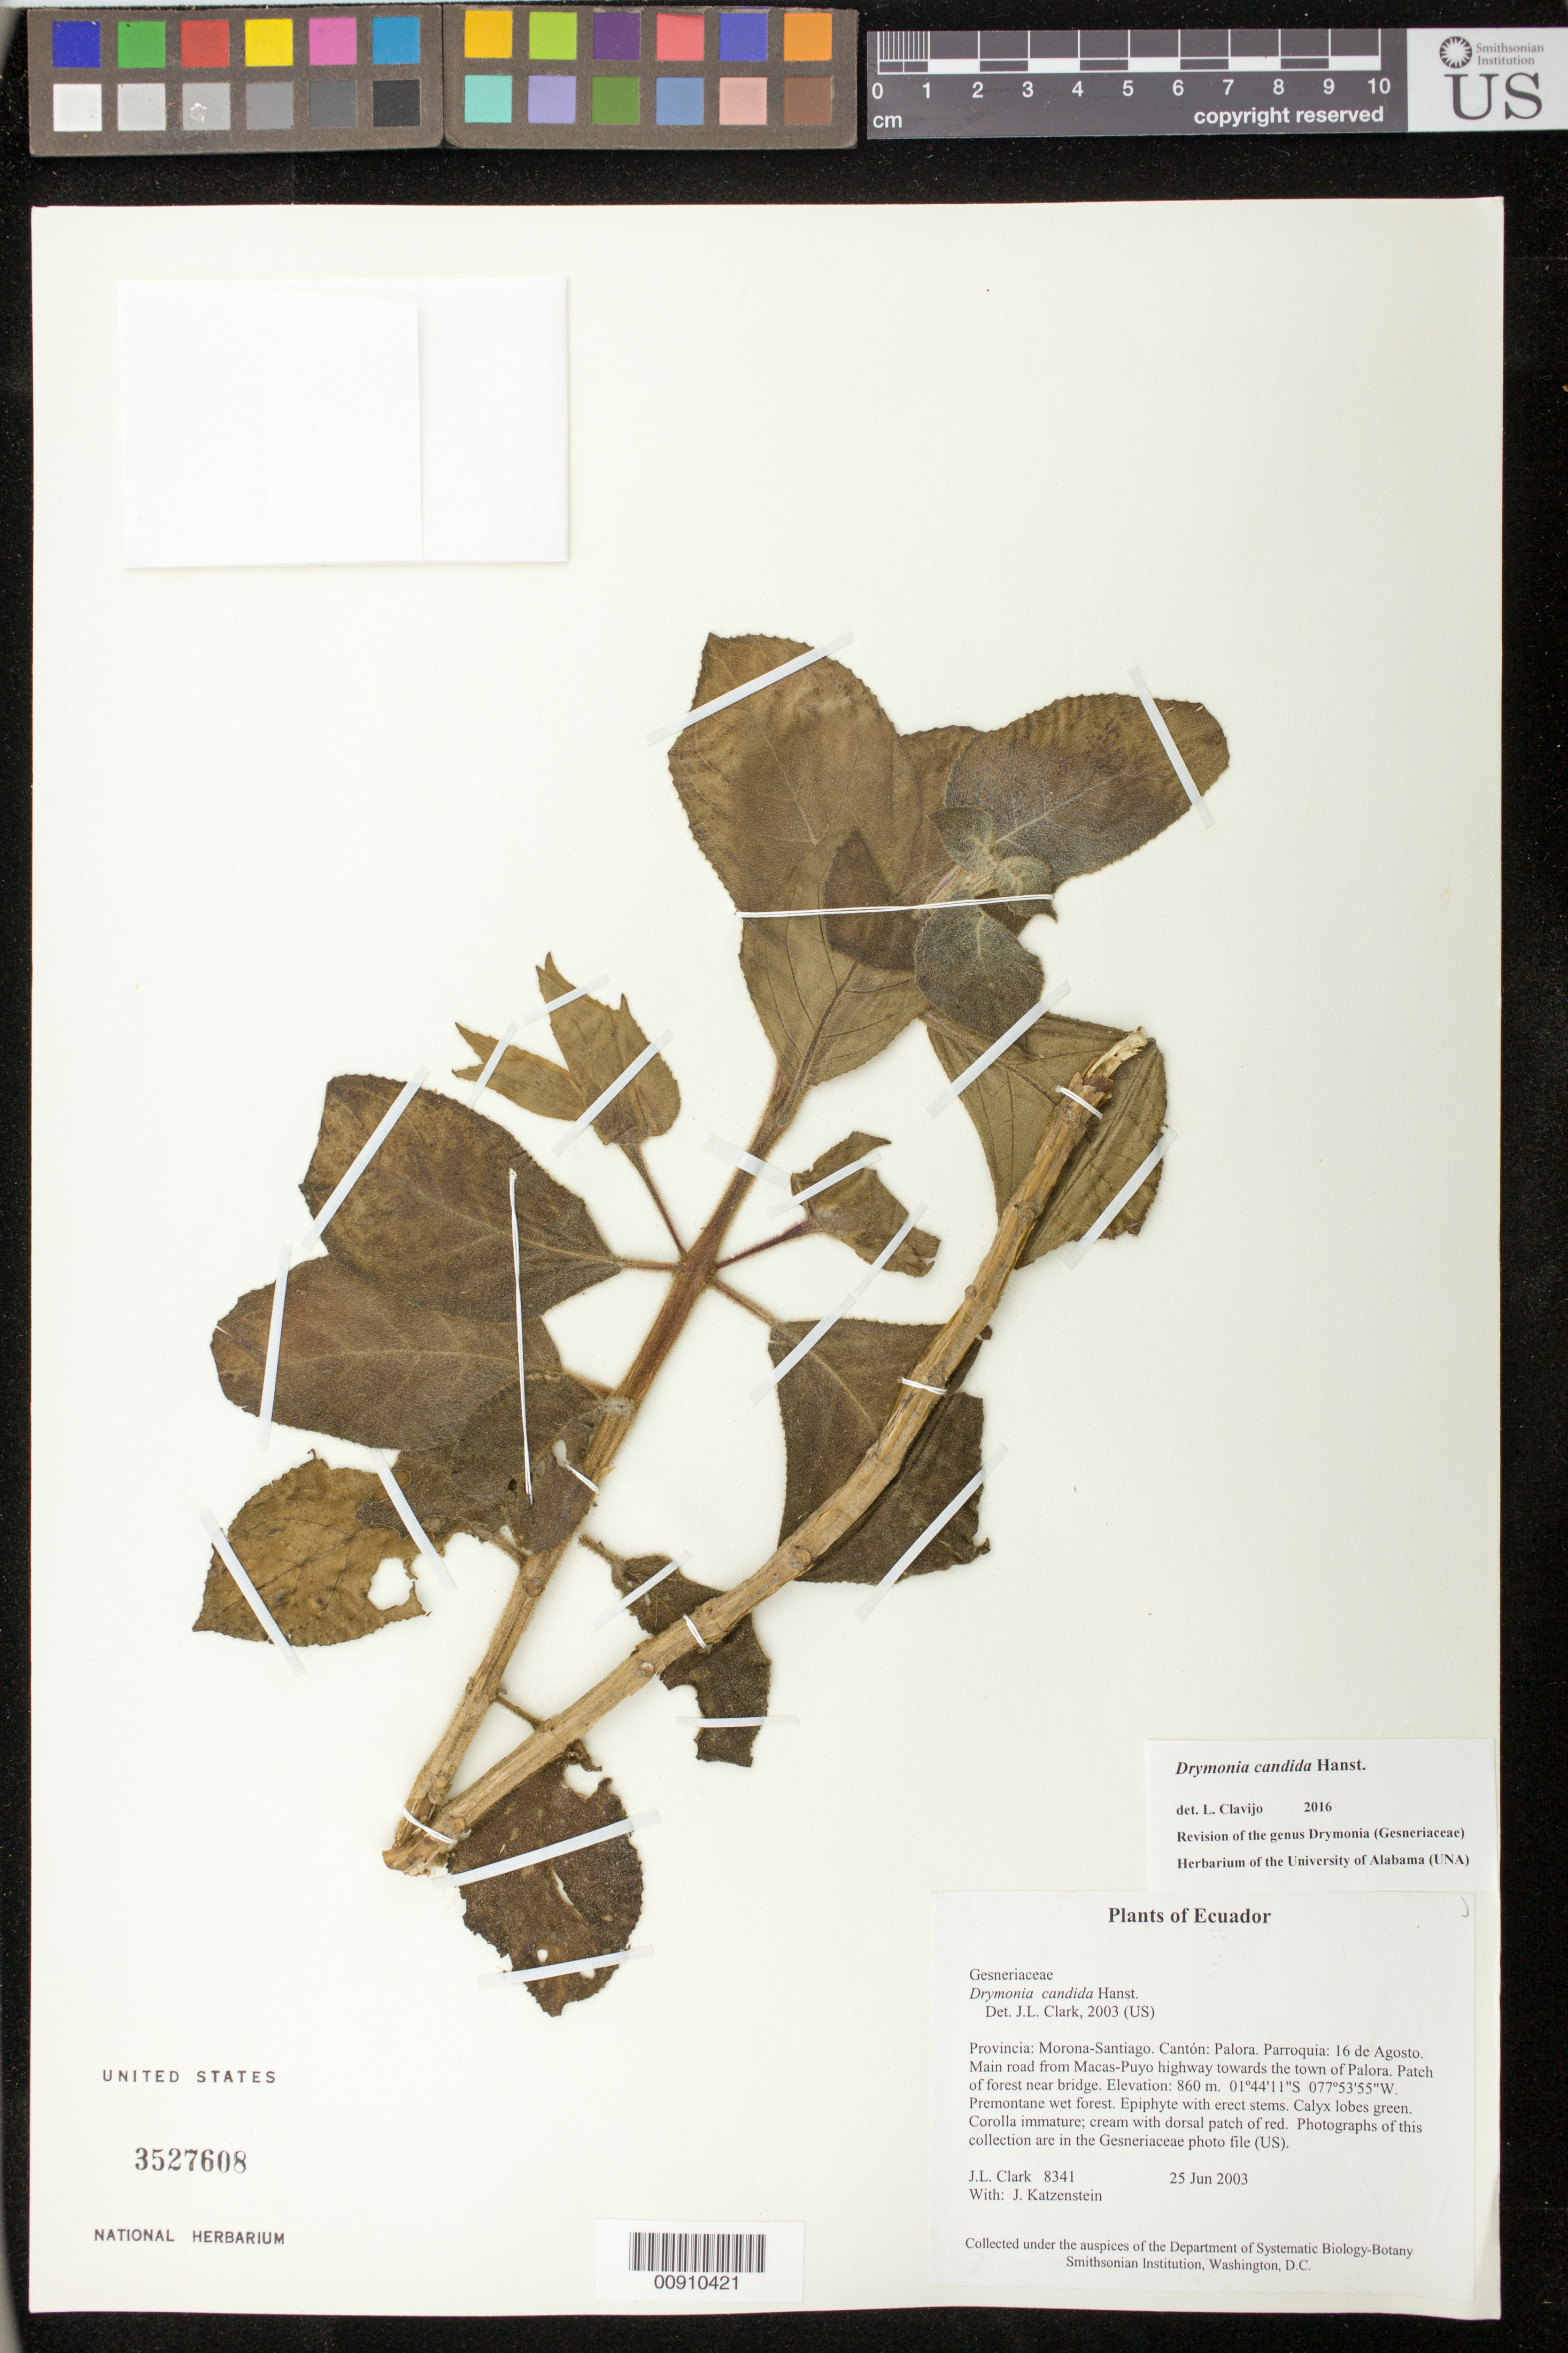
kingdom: Plantae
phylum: Tracheophyta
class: Magnoliopsida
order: Lamiales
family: Gesneriaceae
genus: Drymonia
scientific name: Drymonia candida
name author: Hanst.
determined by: Clark, J. L., (SEL), The Marie Selby Botanical Garden (UNITED STATES)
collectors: J. L. Clark & J. Katzenstein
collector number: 8341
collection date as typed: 25 Jun 2003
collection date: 2003-06-25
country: Ecuador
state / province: Morona-Santiago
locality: Palora. Parroquia: 16 de Agosto. Main road from Macas-Puyo highway towards the town of Palora. Patch of forest near bridge.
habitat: Premontane wet forest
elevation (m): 860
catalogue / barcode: US 3527608